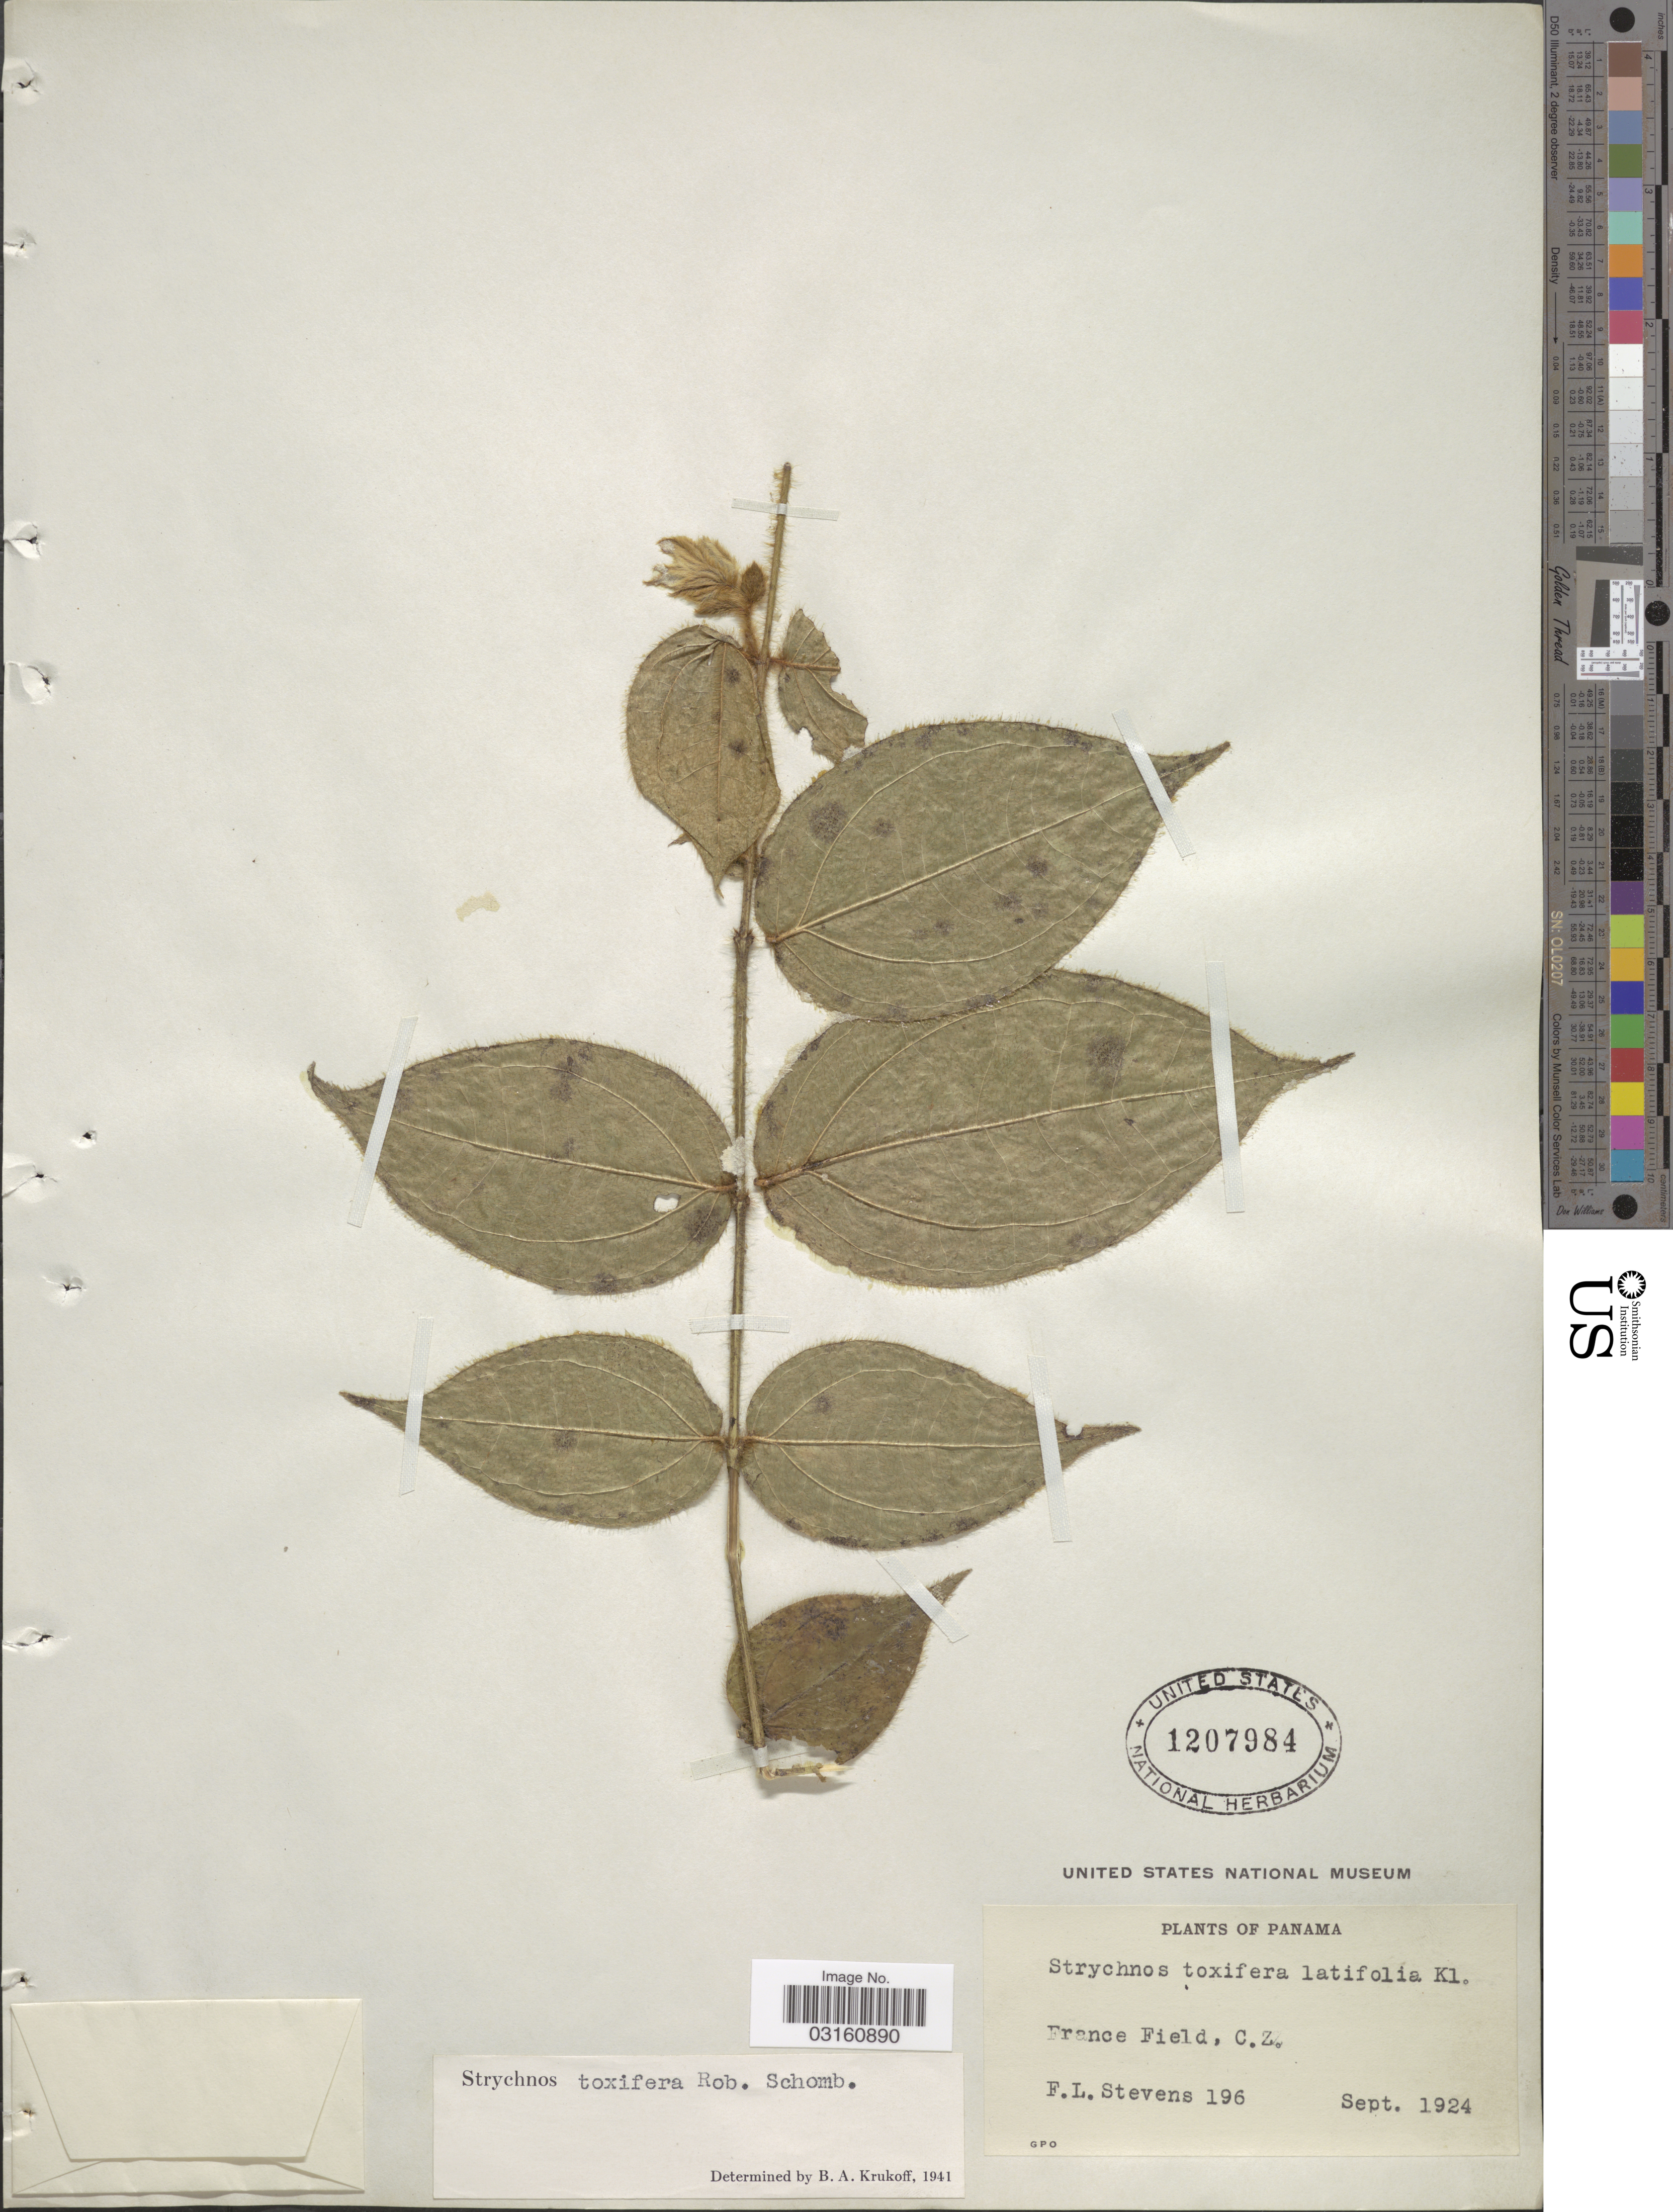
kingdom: Plantae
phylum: Tracheophyta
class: Magnoliopsida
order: Gentianales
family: Loganiaceae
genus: Strychnos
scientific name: Strychnos toxifera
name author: R.H. Schomb. ex Benth.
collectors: F. L. Stevens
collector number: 196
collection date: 1924-09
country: Panama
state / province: Colón / Panamá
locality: France Field, C. Z.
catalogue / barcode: US 1207984